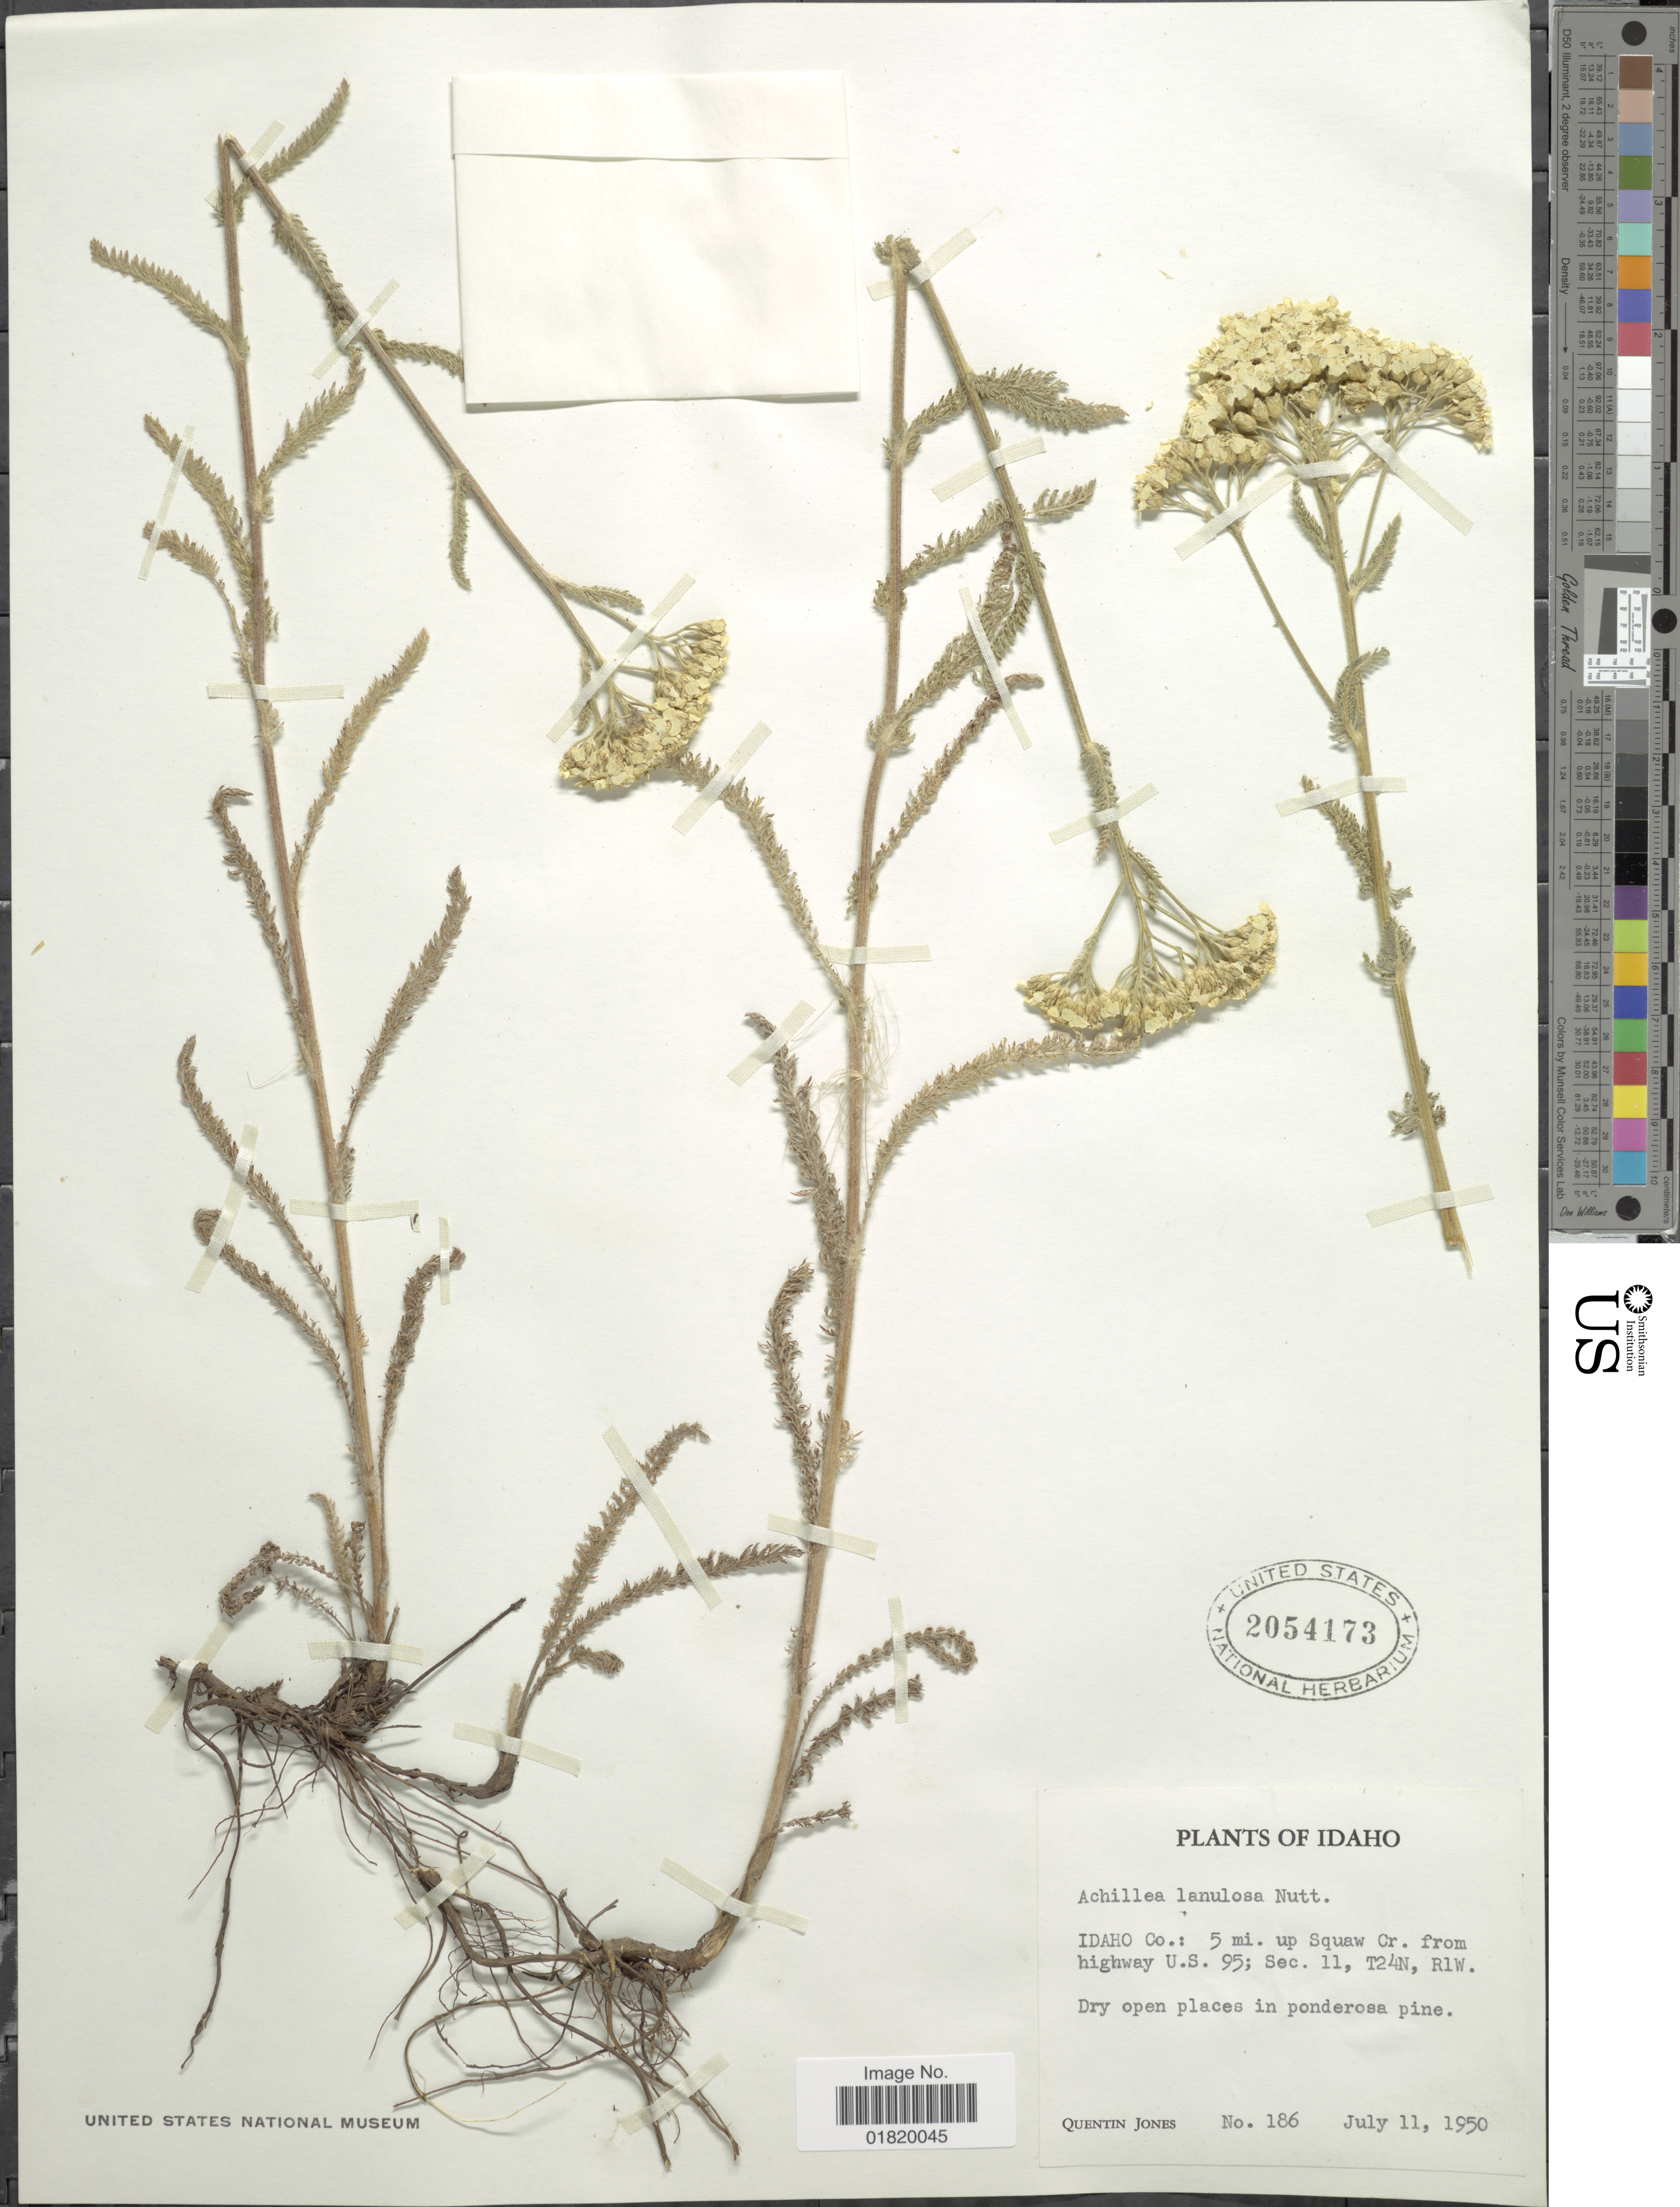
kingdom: Plantae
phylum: Tracheophyta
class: Magnoliopsida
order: Asterales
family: Asteraceae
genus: Achillea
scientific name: Achillea lanulosa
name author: Nutt.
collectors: Q. Jones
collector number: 186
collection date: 1950-07-11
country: United States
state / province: Idaho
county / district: Idaho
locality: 5 mi. up Squaw Cr. from highway U.S. 95; Sec. 11, T24N, R1W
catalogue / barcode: US 2054173